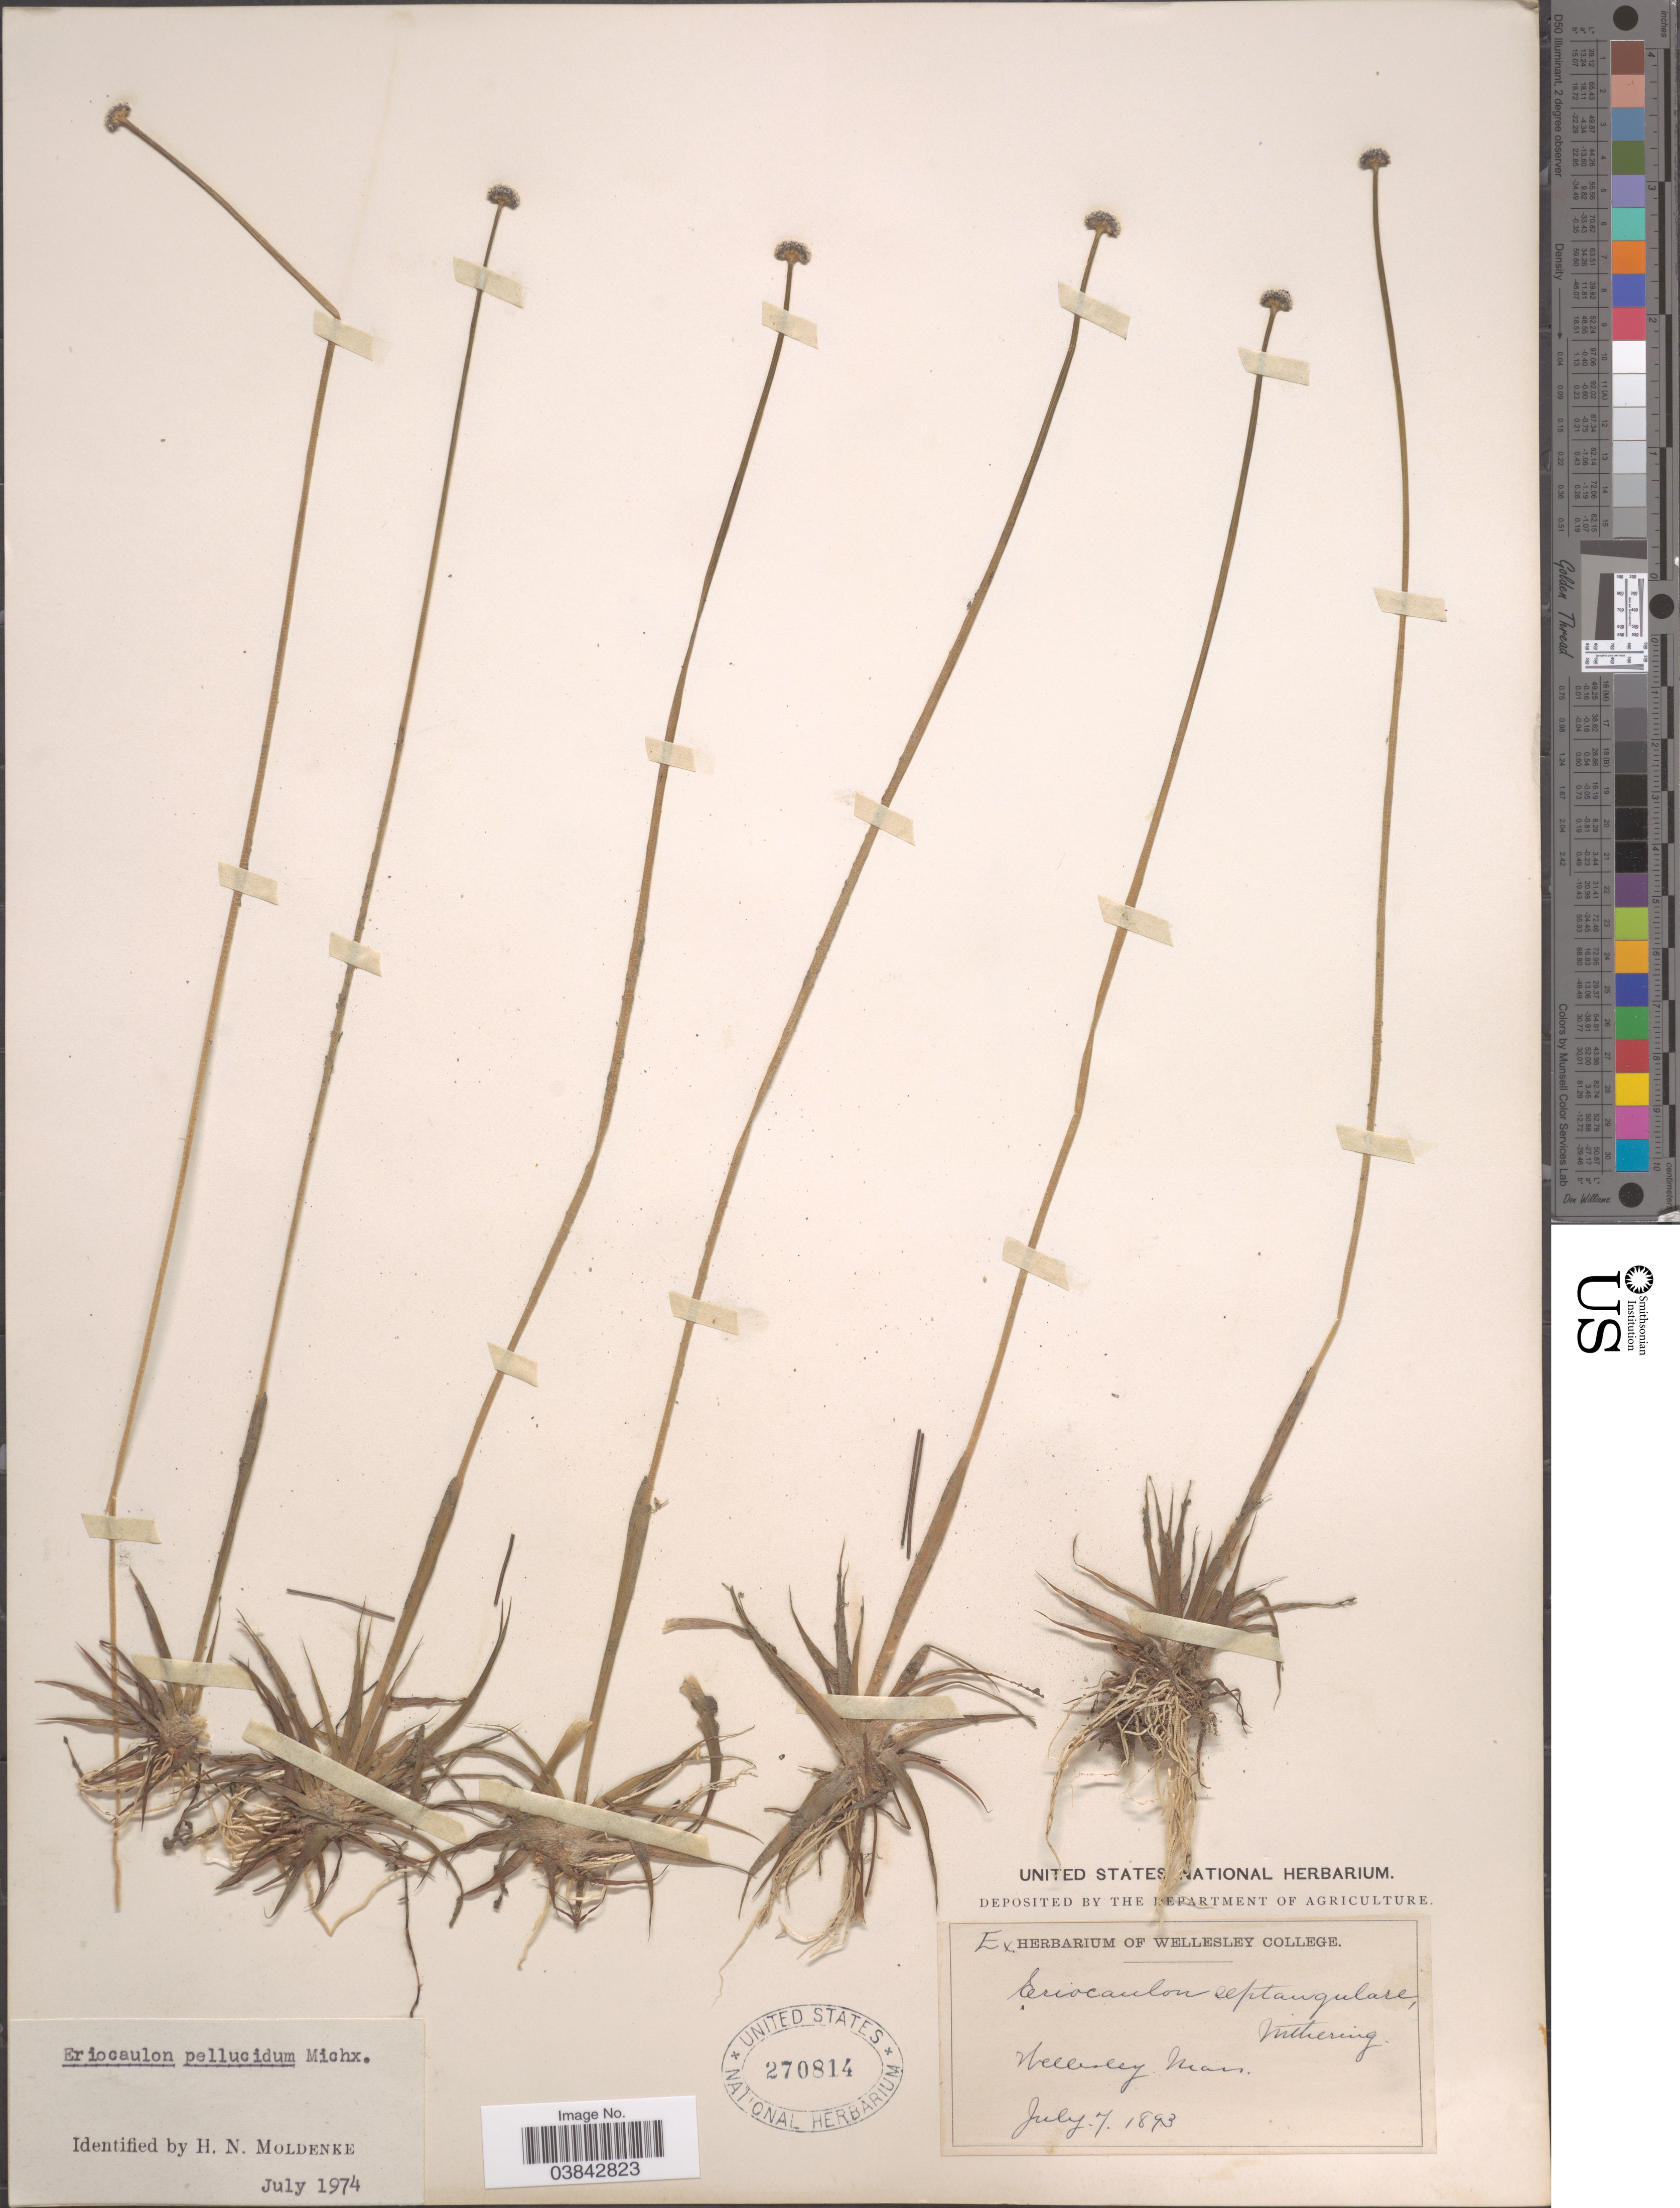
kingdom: Plantae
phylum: Tracheophyta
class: Liliopsida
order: Poales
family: Eriocaulaceae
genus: Eriocaulon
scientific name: Eriocaulon aquaticum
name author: (Hill) Druce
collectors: ex herb. Wellesley College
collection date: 1893-07-07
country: United States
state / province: Massachusetts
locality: Wellesley.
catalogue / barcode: US 270814